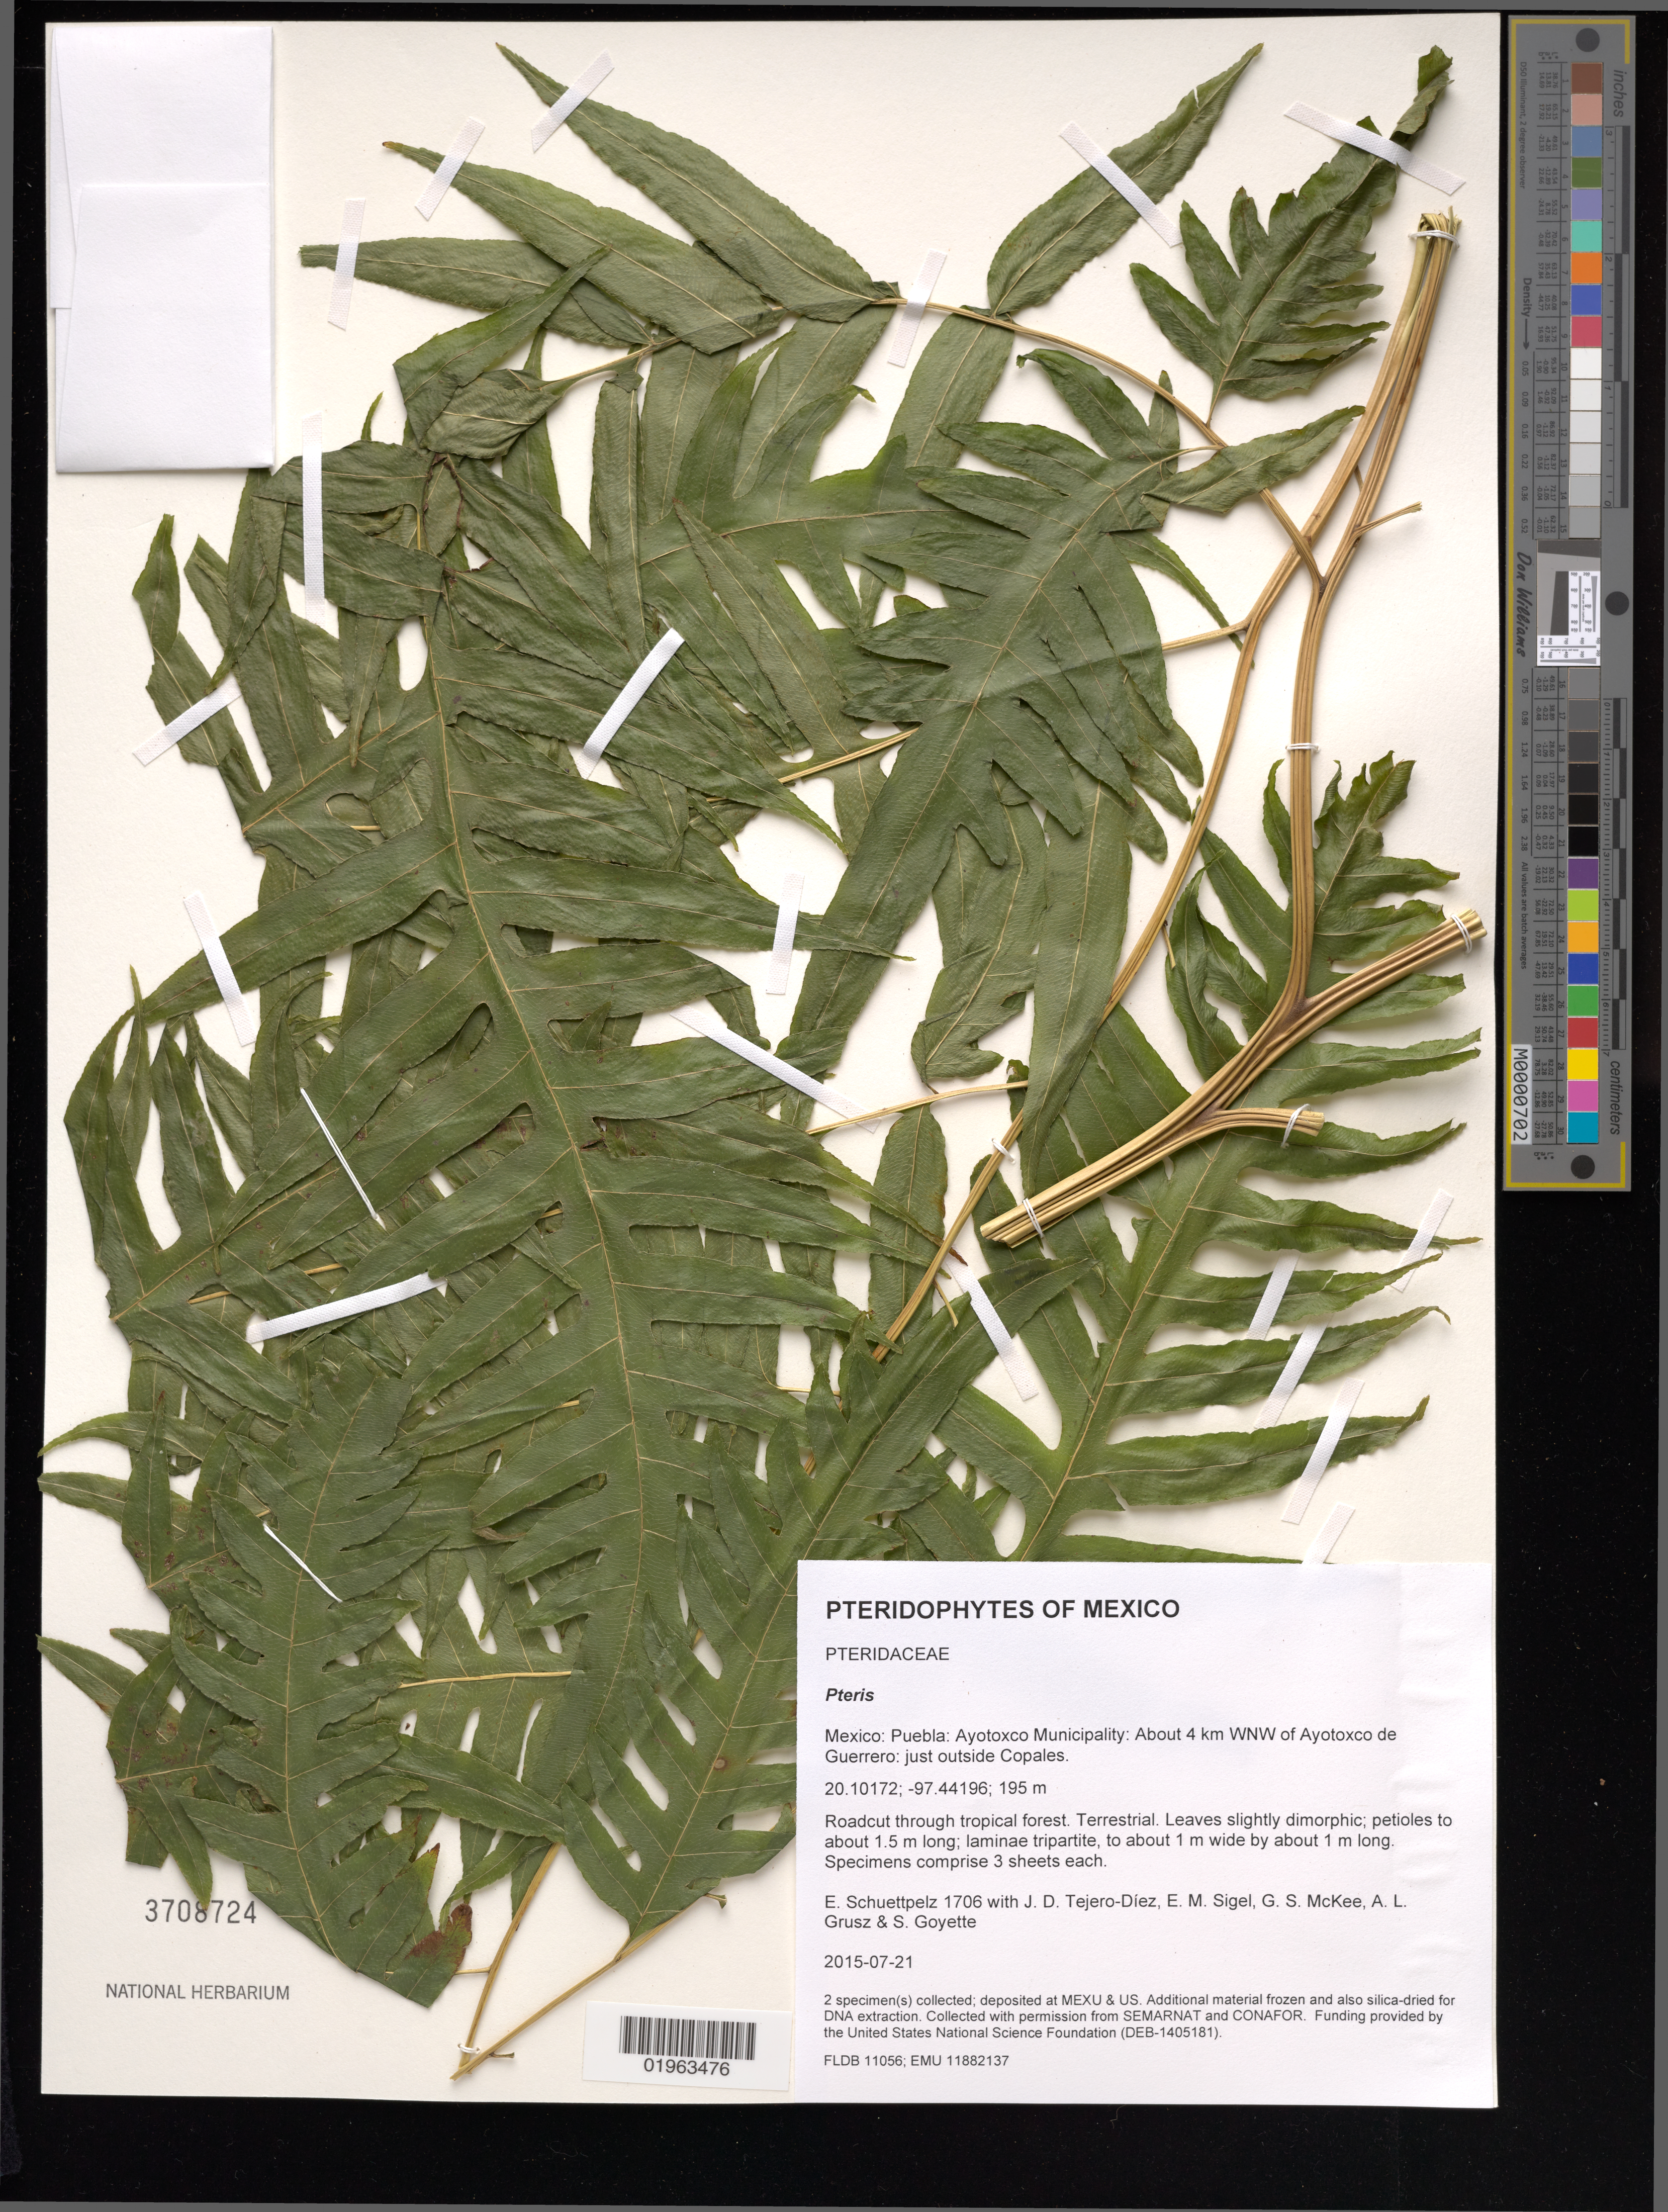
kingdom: Plantae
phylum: Tracheophyta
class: Polypodiopsida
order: Polypodiales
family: Pteridaceae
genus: Pteris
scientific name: Pteris sp.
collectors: E. Schuettpelz, D. Tejero-Díez, E. M. Sigel, G. S. McKee & A. Grusz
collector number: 1706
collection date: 2015-07-21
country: Mexico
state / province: Puebla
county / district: Ayotoxco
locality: About 4 km WNW of Ayotoxco de Guerrero: just outside Copales.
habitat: Roadcut through tropical forest.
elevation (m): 195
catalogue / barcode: US 3708724